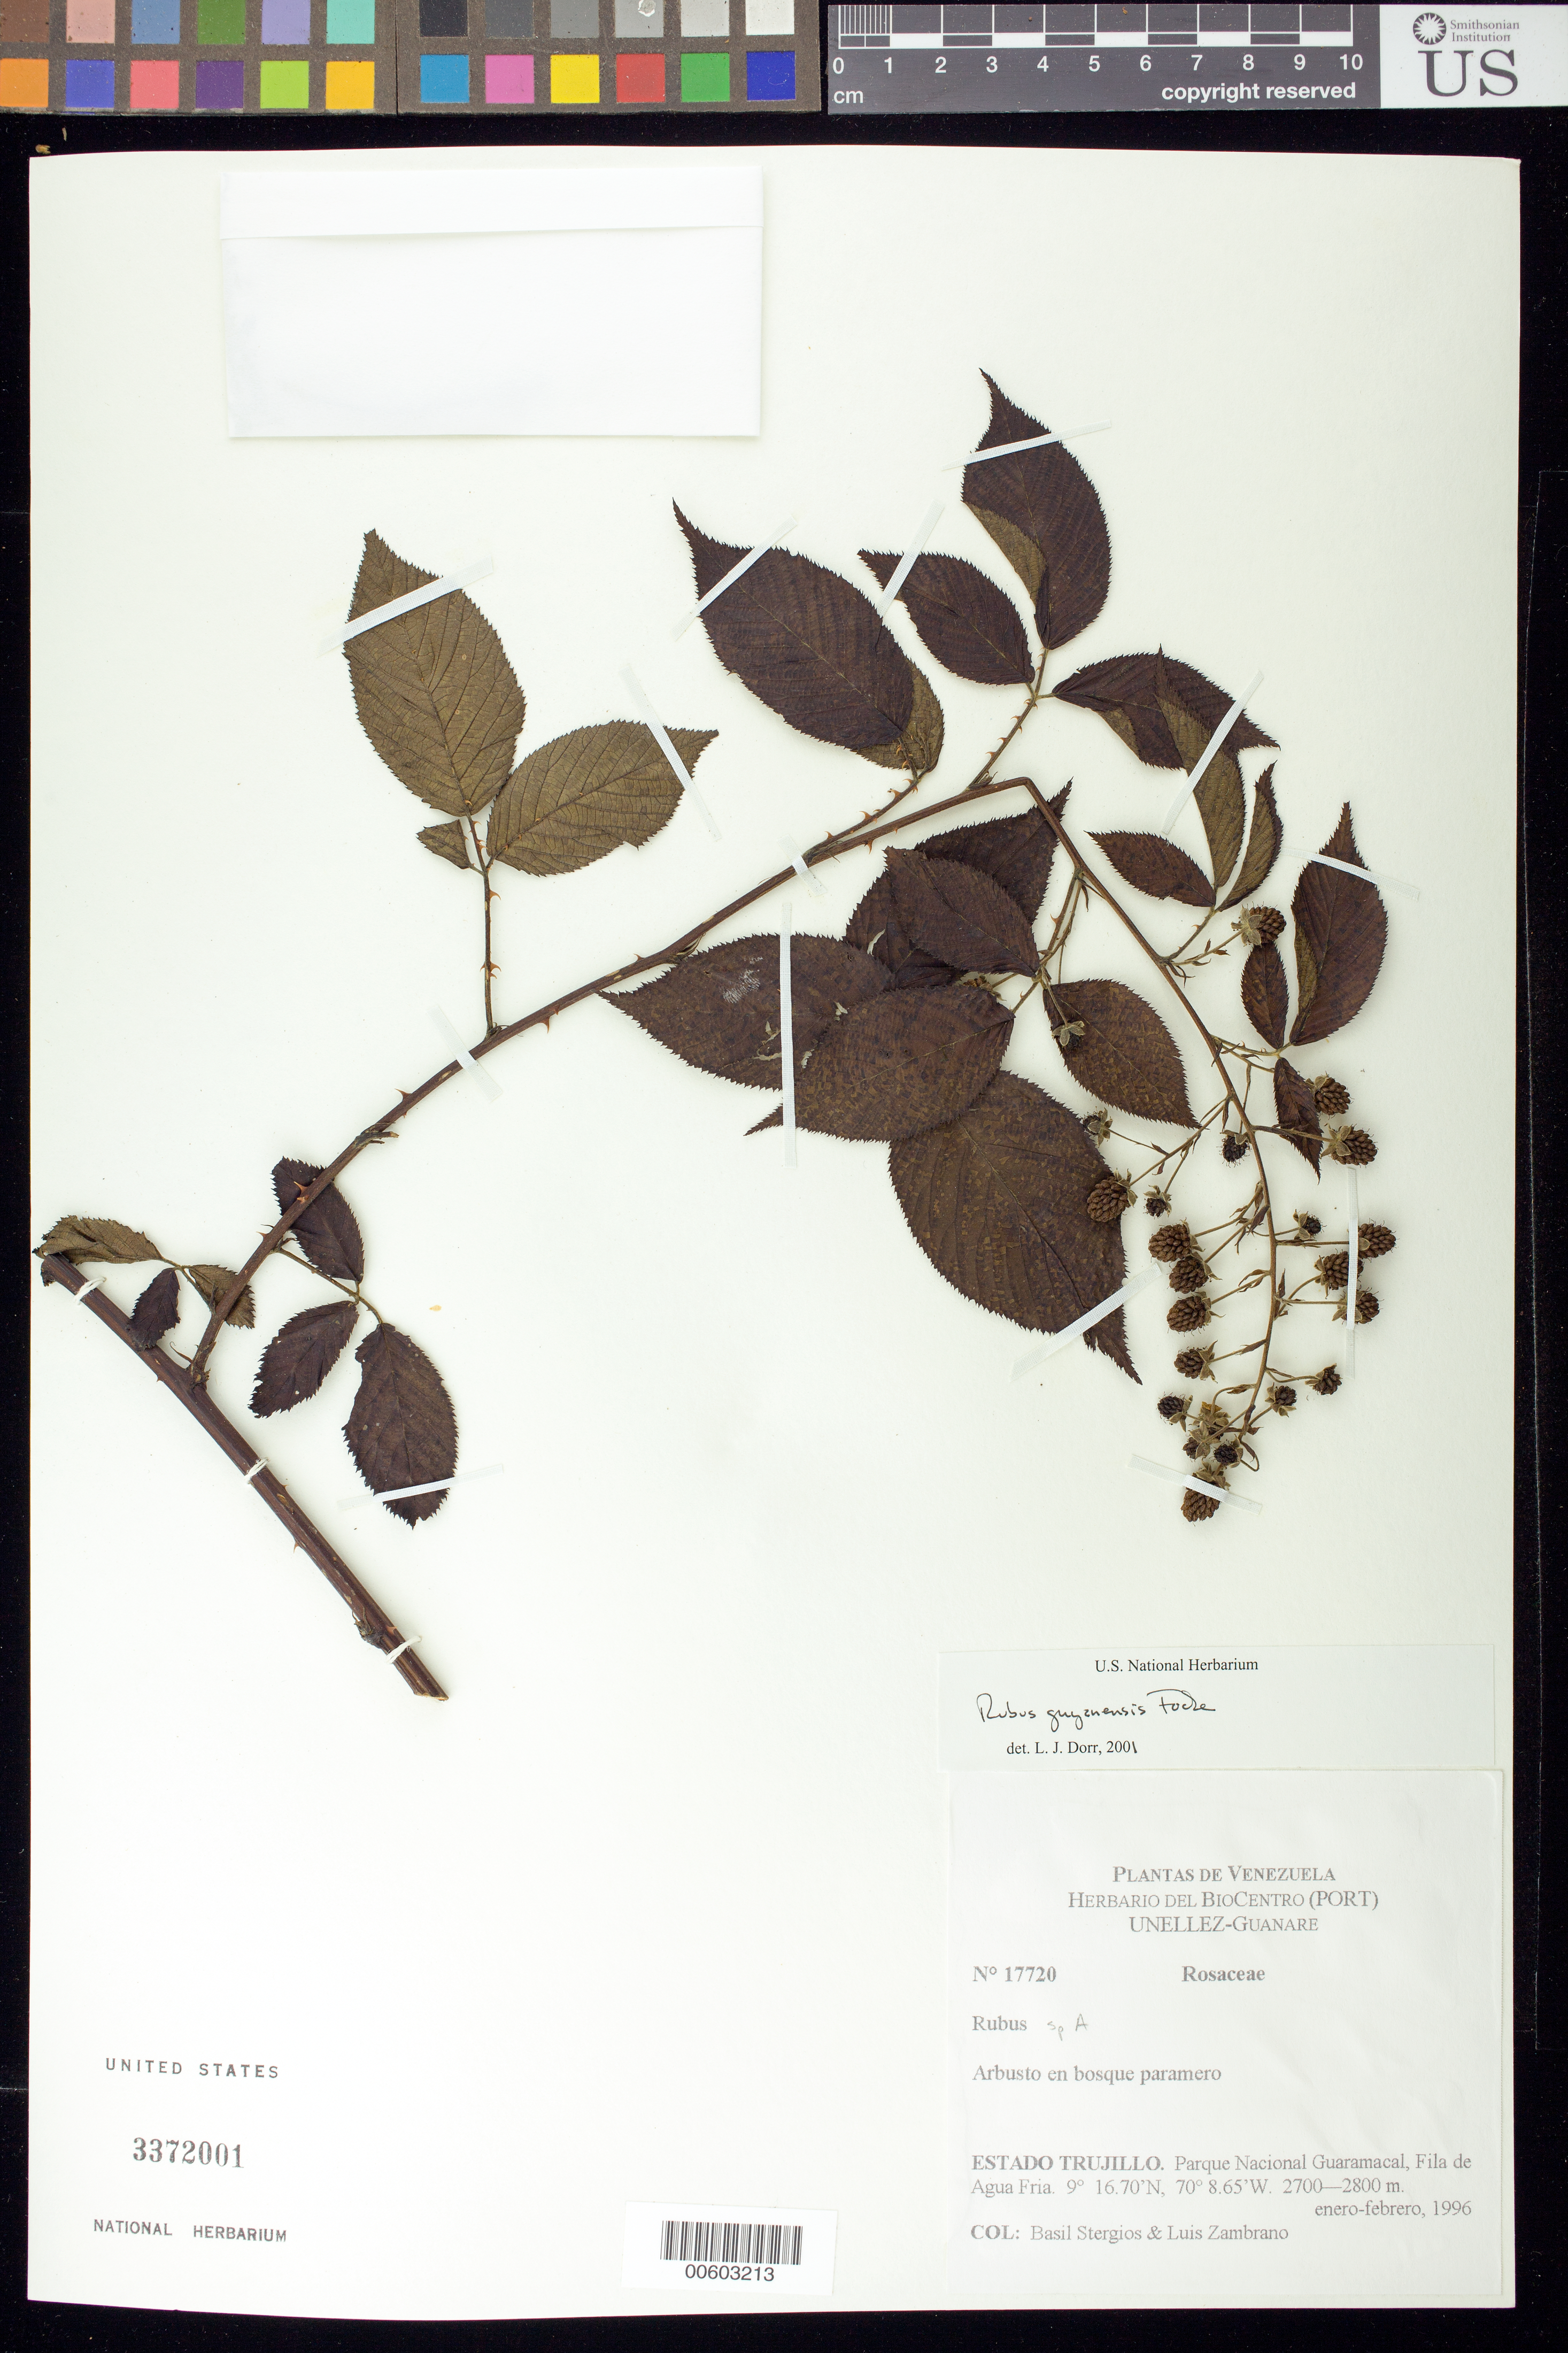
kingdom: Plantae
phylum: Tracheophyta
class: Magnoliopsida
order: Rosales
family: Rosaceae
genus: Rubus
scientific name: Rubus guyanensis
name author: Focke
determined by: Dorr, L. J., (BOT), Smithsonian Institution - National Museum of Natural History (UNITED STATES)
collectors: B. G. Stergios & L. Zambrano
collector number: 17720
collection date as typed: Jan 1996 to -- Feb 1996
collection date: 1996-01/1996-02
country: Venezuela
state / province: Trujillo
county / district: Boconó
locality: Parque Nacional Guaramacal, Fila de Agua Fria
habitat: Bosque paramero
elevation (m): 2700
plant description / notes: PORT, US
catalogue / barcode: US 3372001